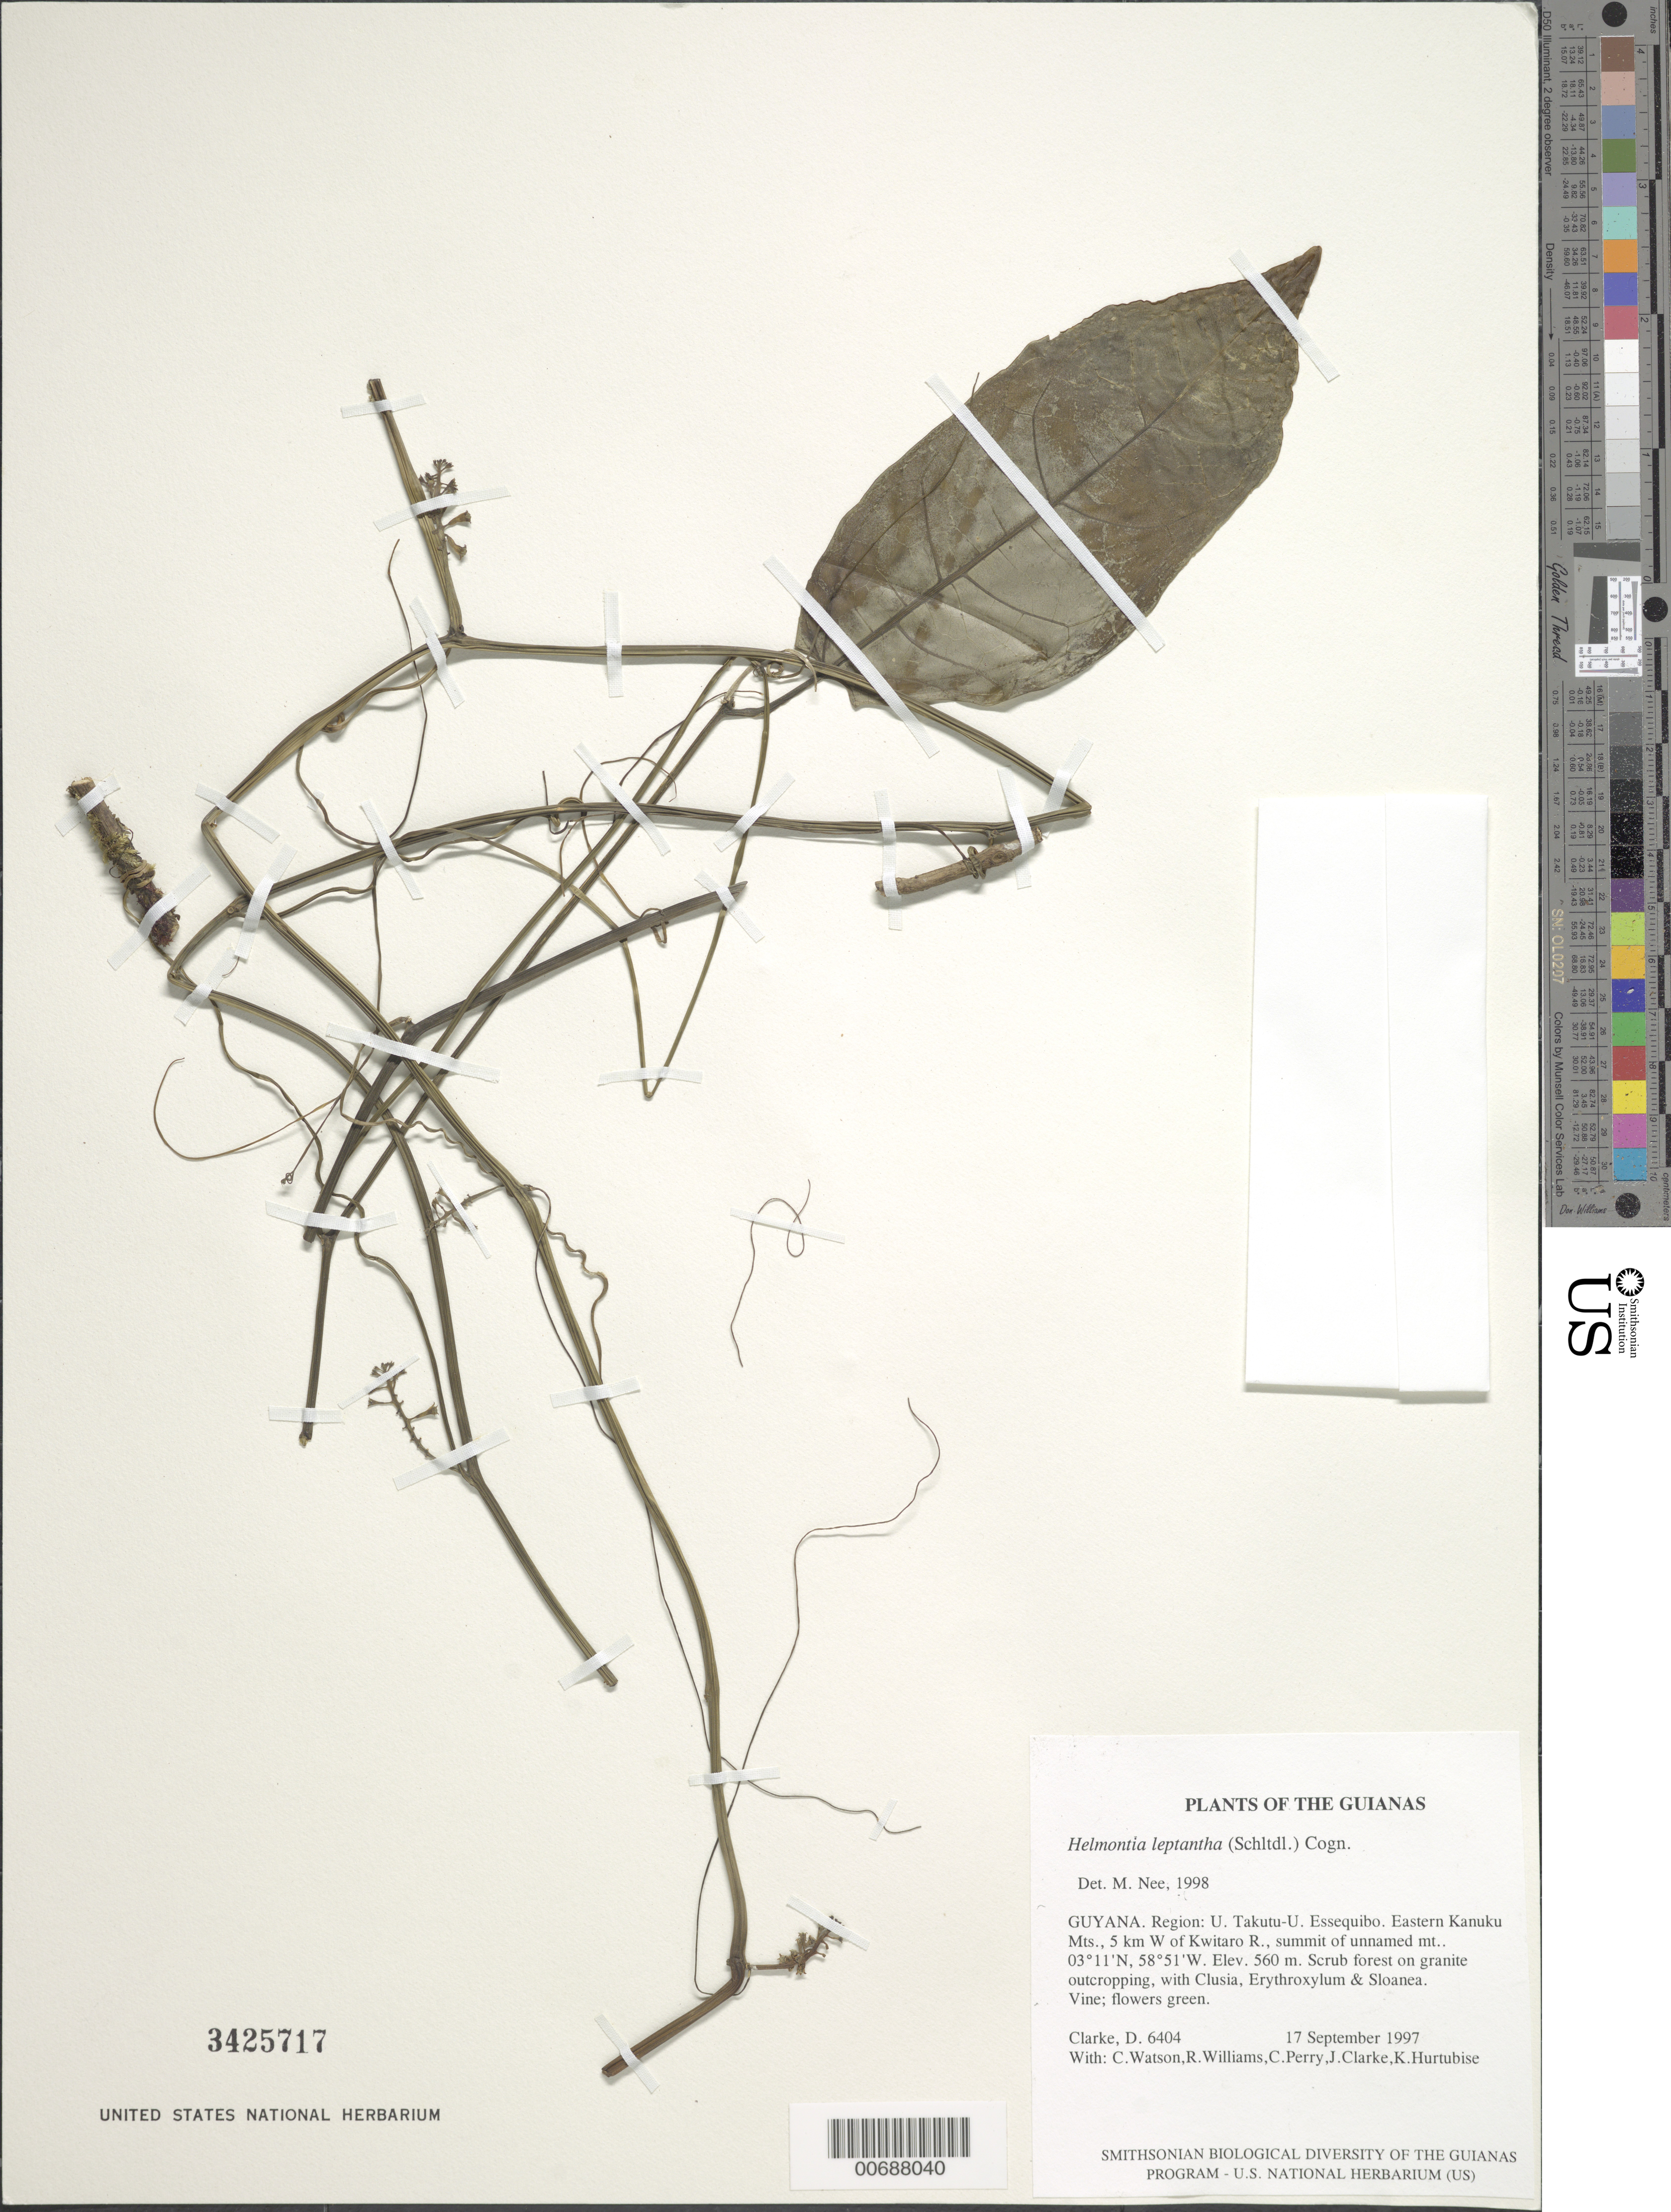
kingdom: Plantae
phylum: Tracheophyta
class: Magnoliopsida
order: Cucurbitales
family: Cucurbitaceae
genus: Helmontia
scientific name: Helmontia leptantha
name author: (Schltdl.) Cogn.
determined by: Nee, Michael H.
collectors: H. D. Clarke, C. Watson, R. Williams, C. Perry, J. Clarke & K. Hurtubise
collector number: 6404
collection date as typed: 17 September 1997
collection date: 1997-09-17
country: Guyana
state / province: U. Takutu-U. Essequibo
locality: Eastern Kanuku Mts., 5 km W of Kwitaro R., summit of unnamed mt.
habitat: Scrub forest on granite outcropping, with Clusia, Erythroxylum & Sloanea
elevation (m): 560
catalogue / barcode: US 3425717